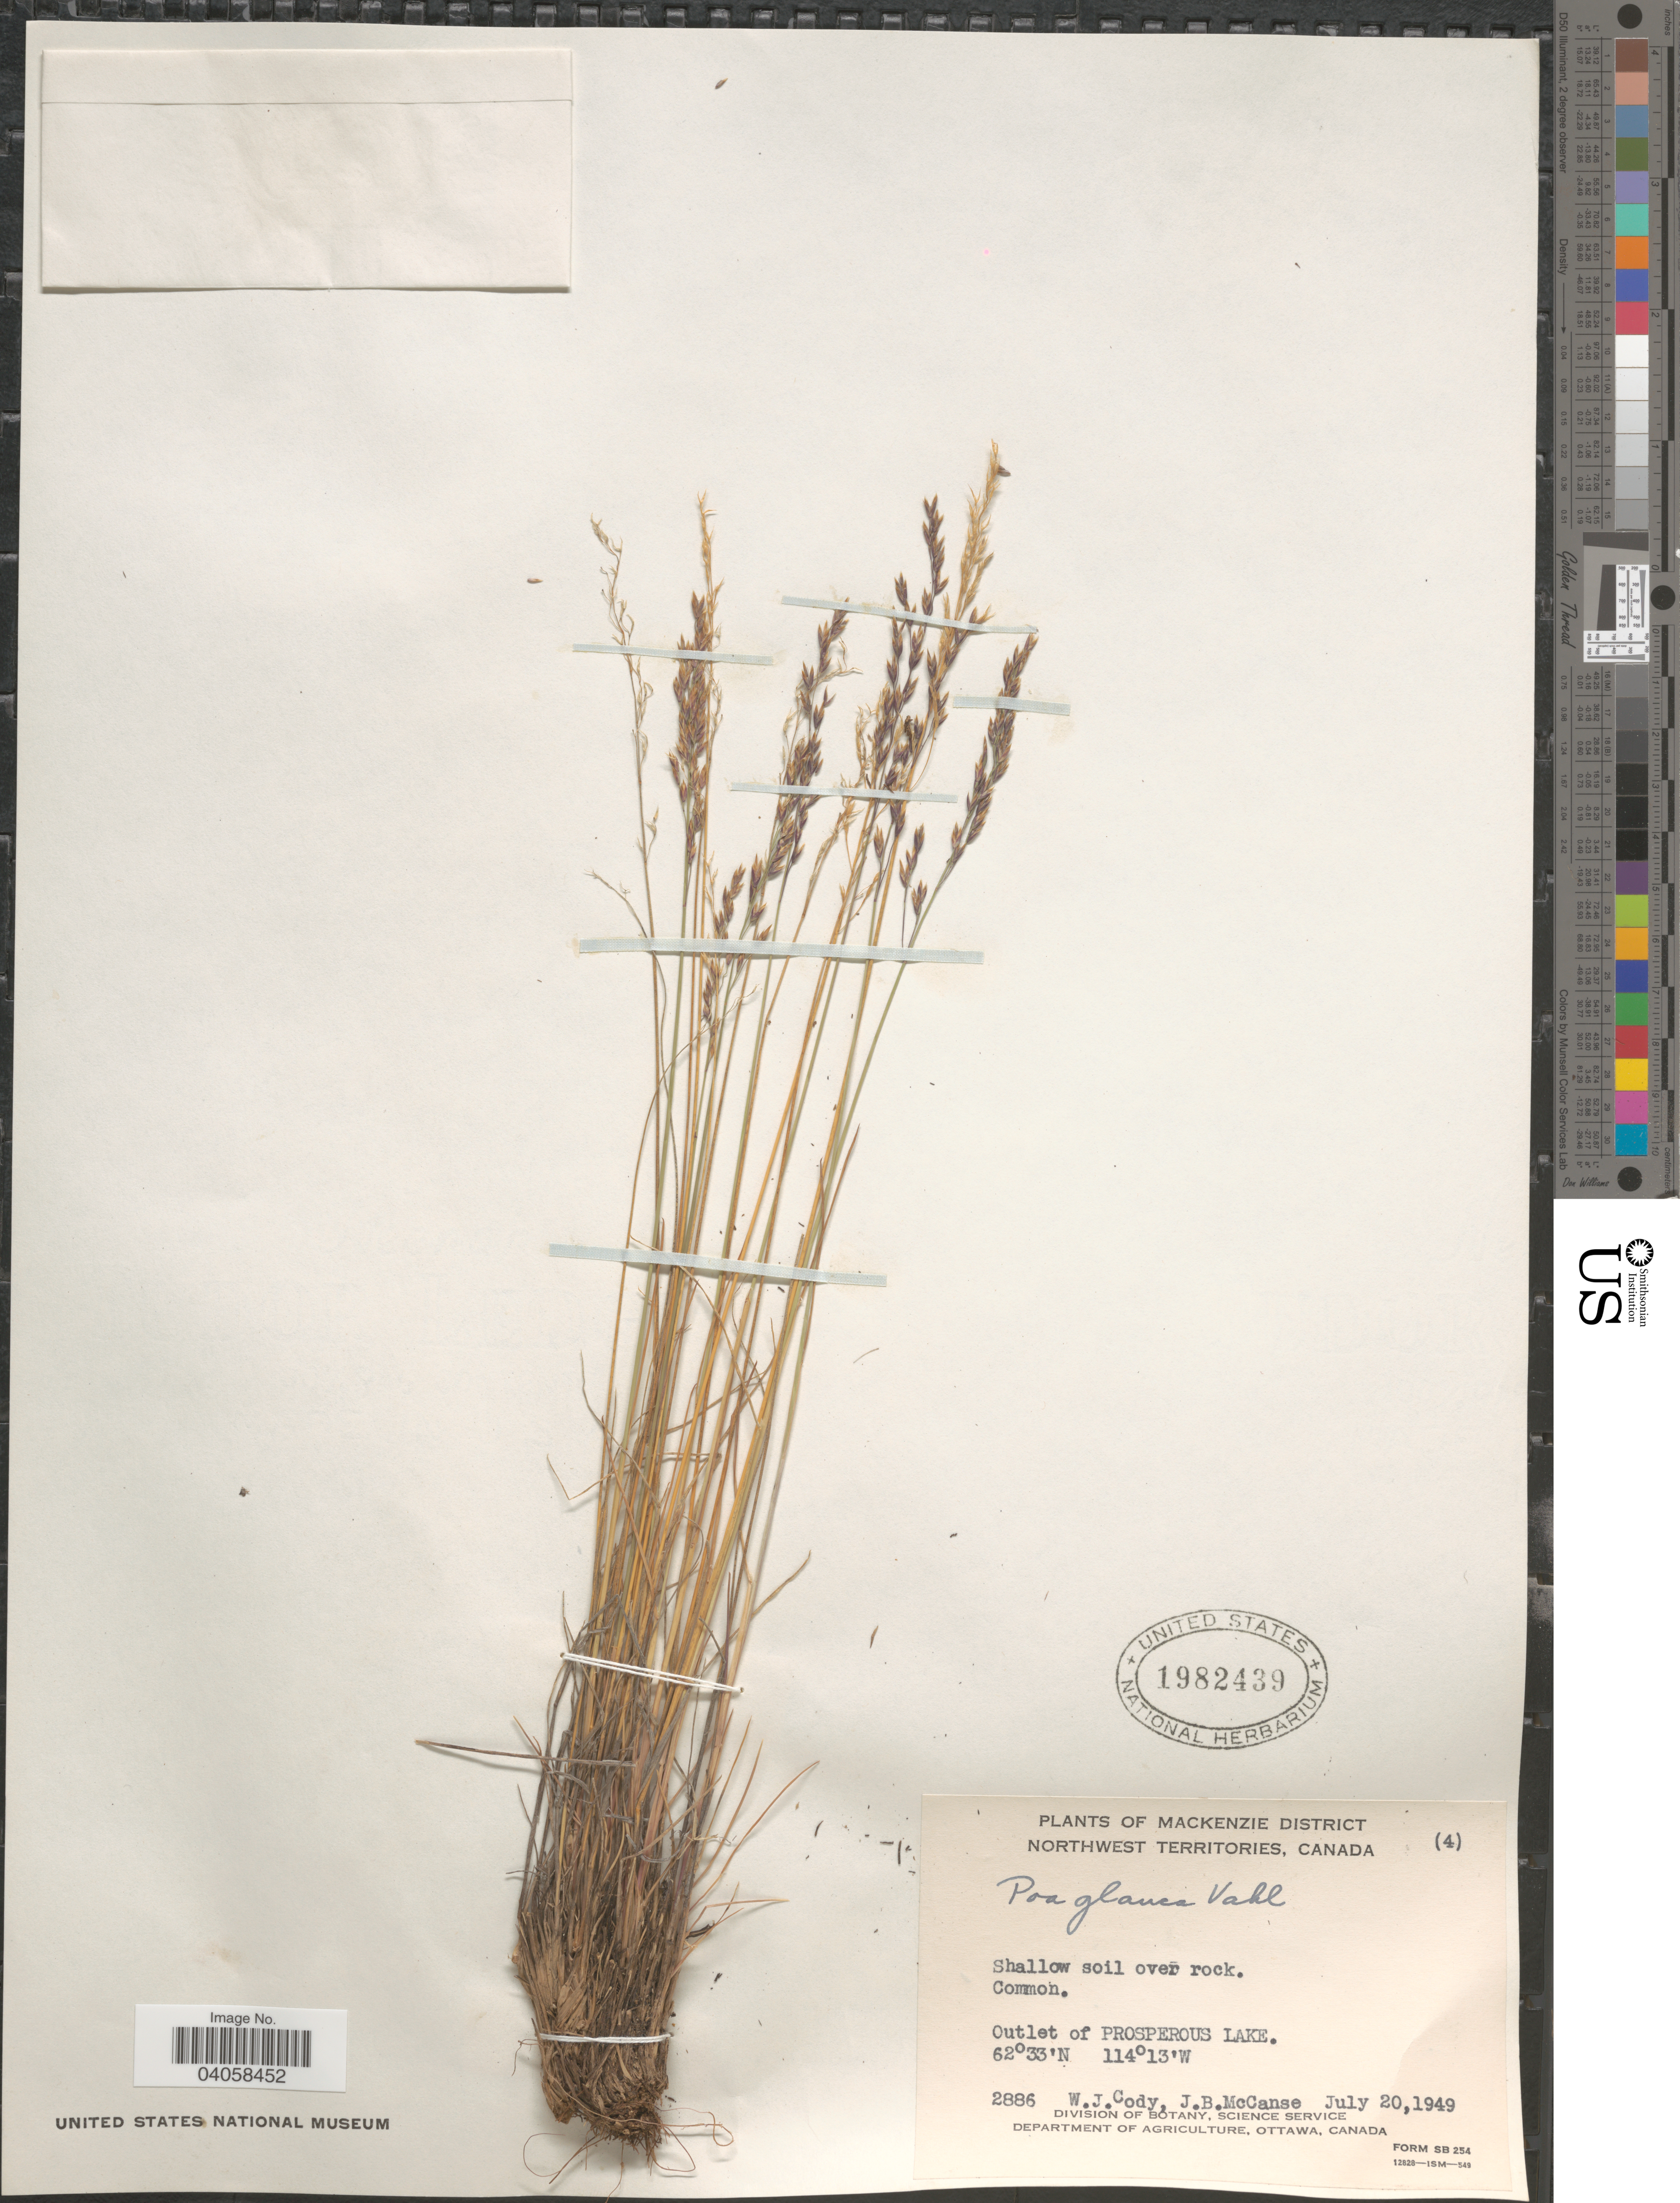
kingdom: Plantae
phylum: Tracheophyta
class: Liliopsida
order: Poales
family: Poaceae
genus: Poa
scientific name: Poa glauca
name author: Vahl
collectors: W. Cody & J. McCanse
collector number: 2886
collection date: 1949-07-20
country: Canada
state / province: Northwest Territories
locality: Mackenzie District. Outlet of Prosperous Lake.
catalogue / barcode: US 1982439